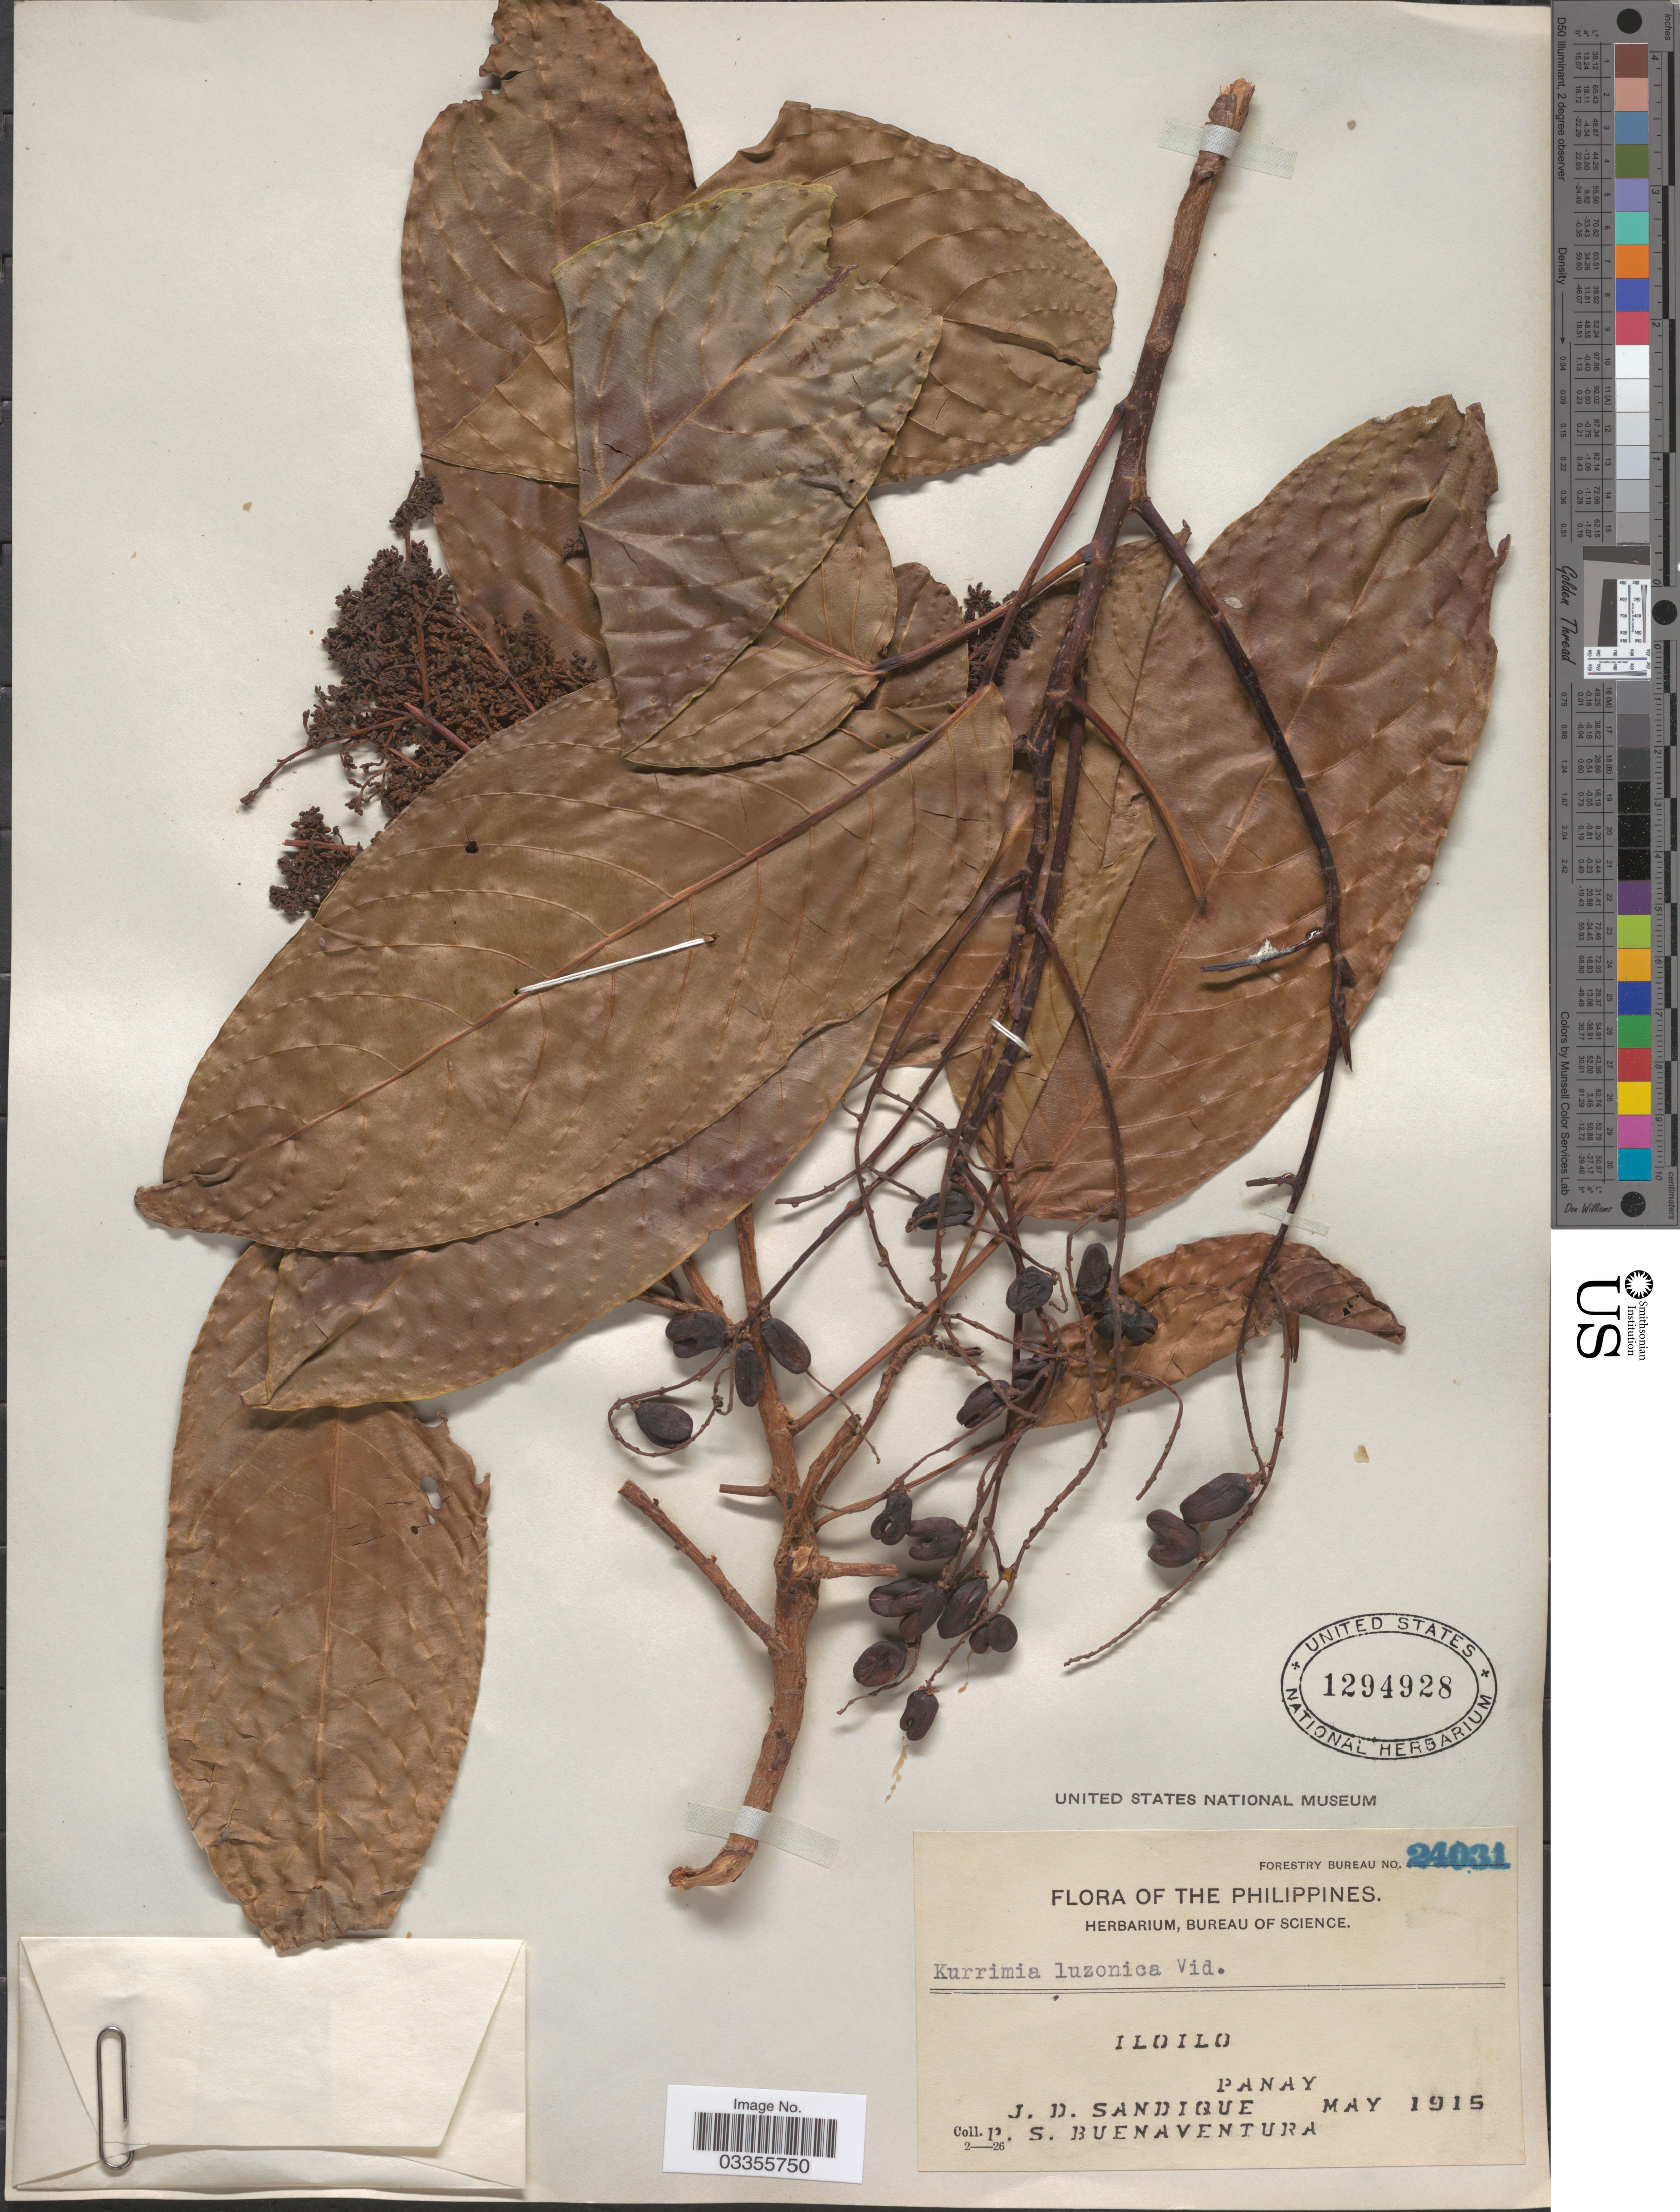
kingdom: Plantae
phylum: Tracheophyta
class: Magnoliopsida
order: Malpighiales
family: Centroplacaceae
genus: Bhesa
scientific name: Bhesa paniculata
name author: (Wall.) Arn.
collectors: J. Sandique & P. Buenaventura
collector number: Forestry Bureau 24031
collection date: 1915-05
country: Philippines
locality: Iloilo. Panay.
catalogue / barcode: US 1294928